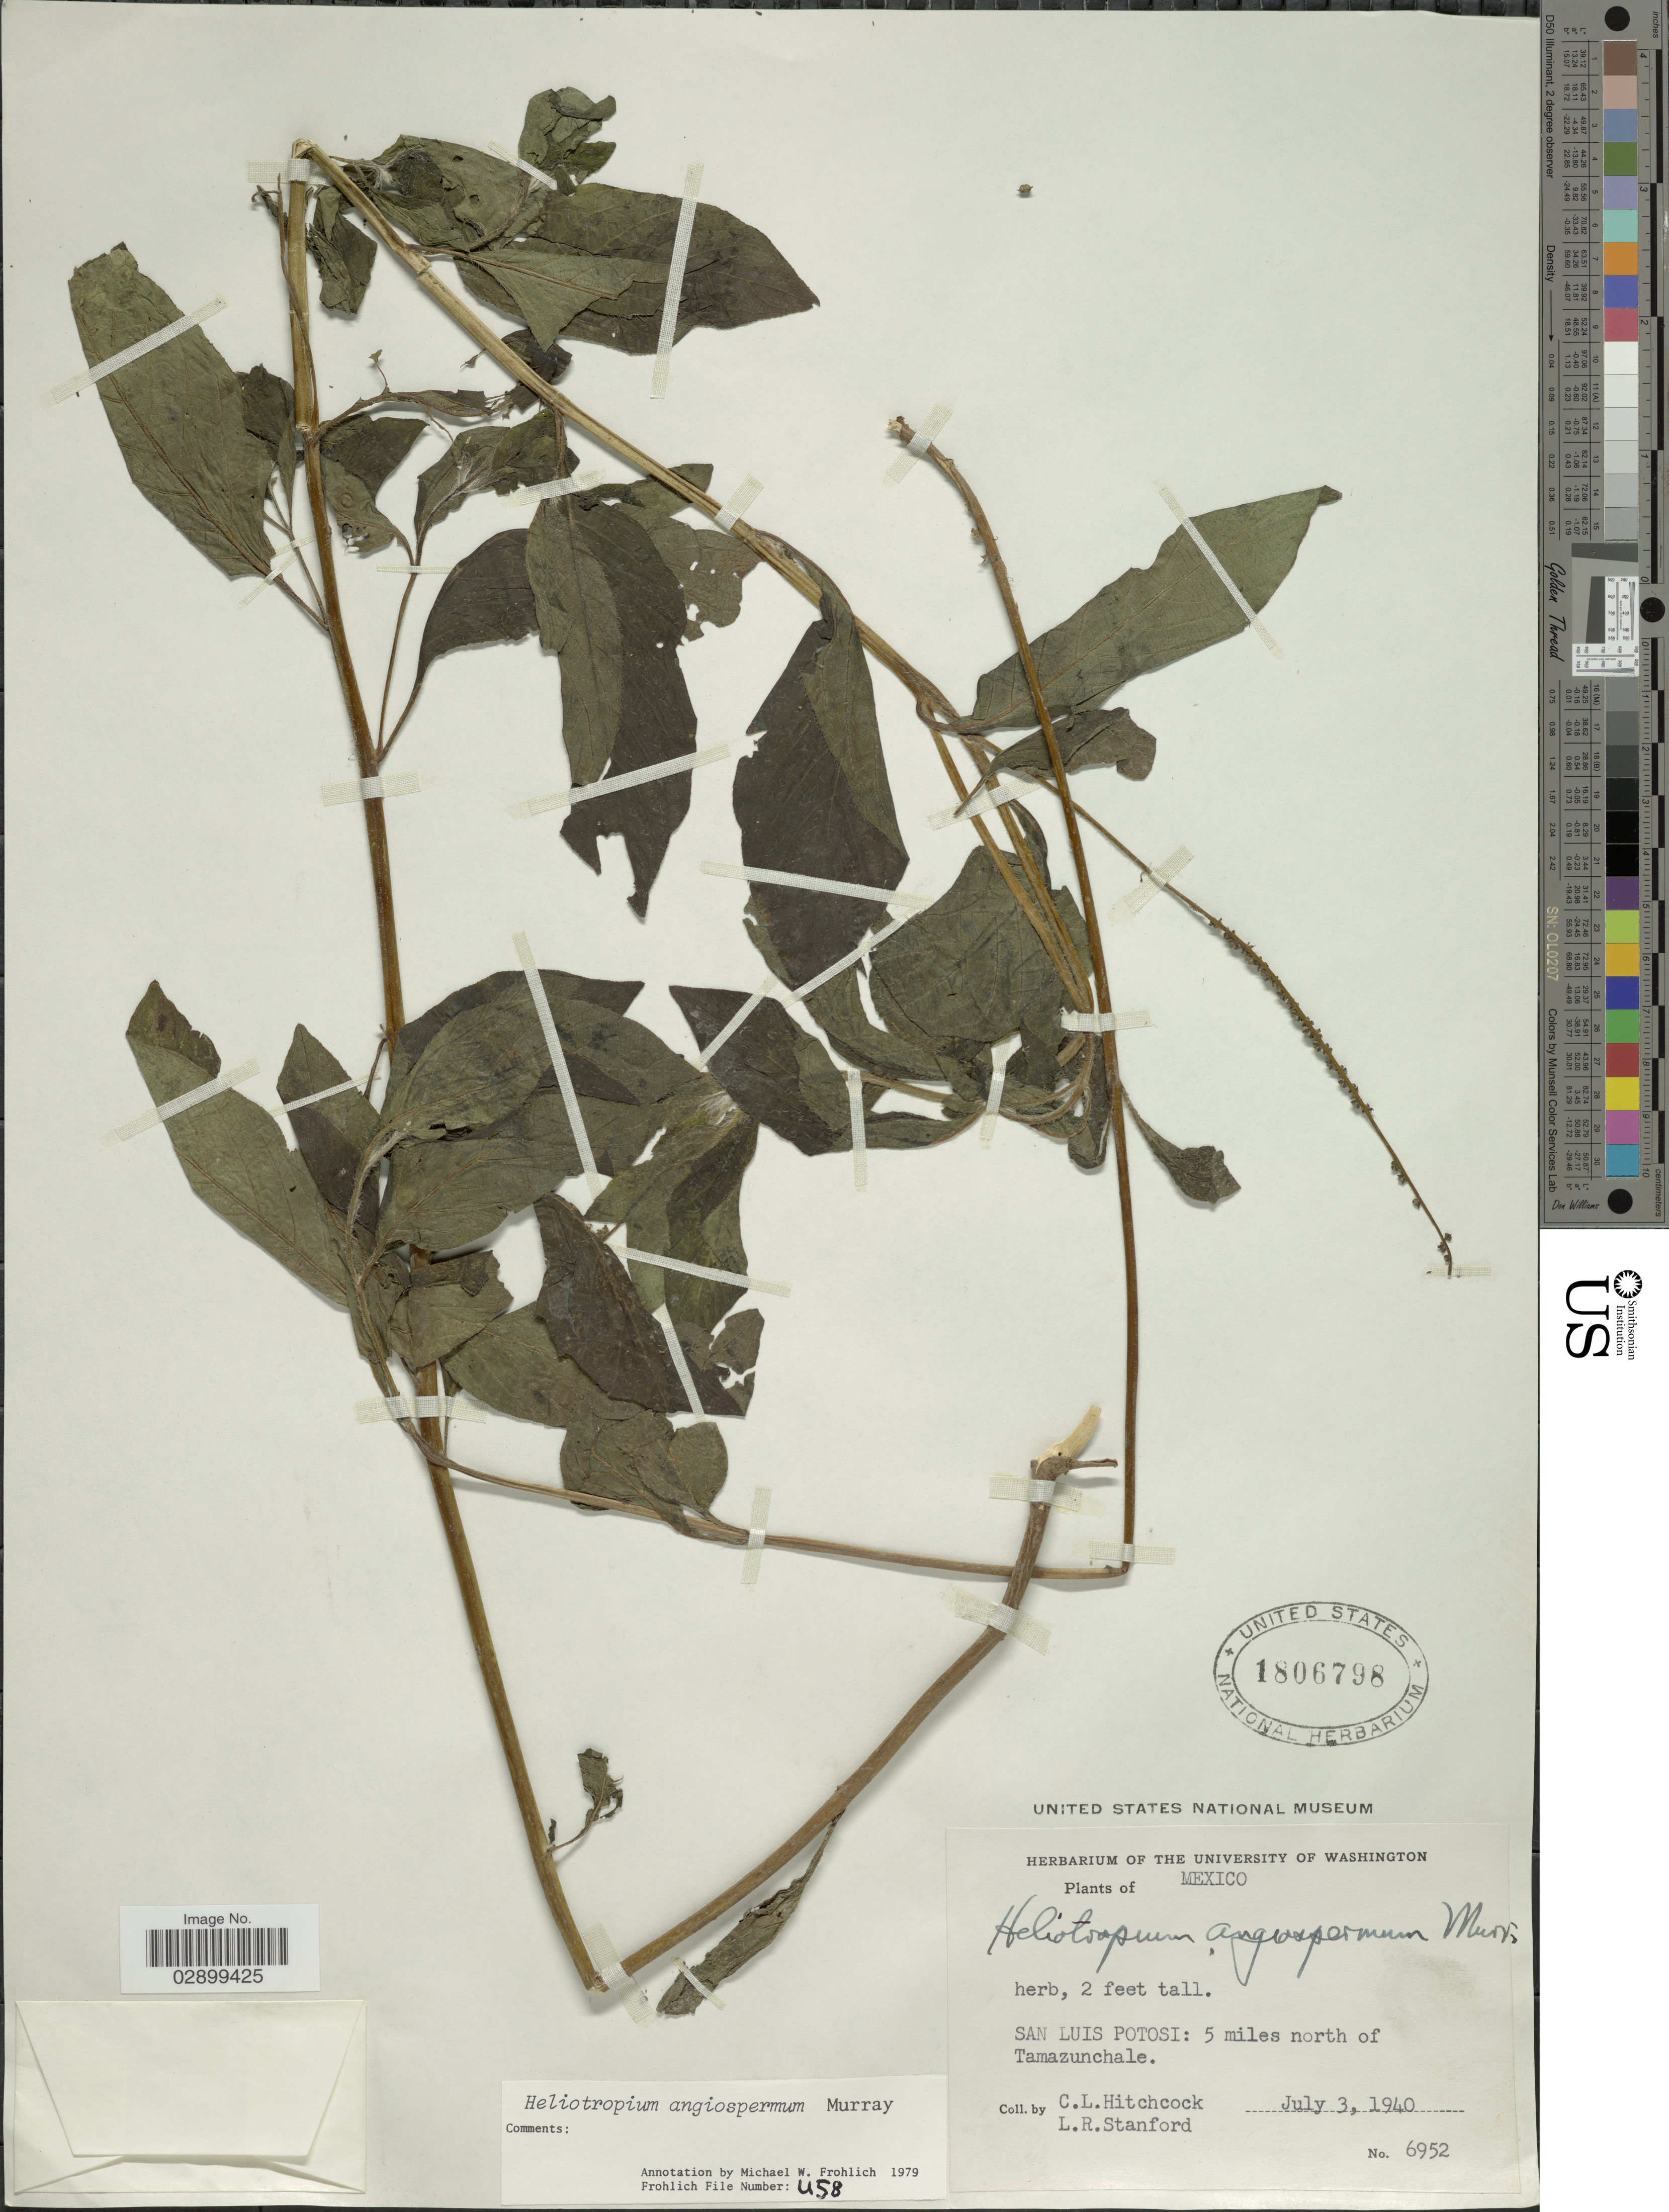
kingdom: Plantae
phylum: Tracheophyta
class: Magnoliopsida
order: Boraginales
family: Heliotropiaceae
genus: Heliotropium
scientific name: Heliotropium angiospermum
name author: Murray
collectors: C. L. Hitchcock & L. Standford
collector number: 6952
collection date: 1940-07-03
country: Mexico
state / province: San Luis Potosí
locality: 5 miles north of Tamazunchale.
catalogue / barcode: US 1806798